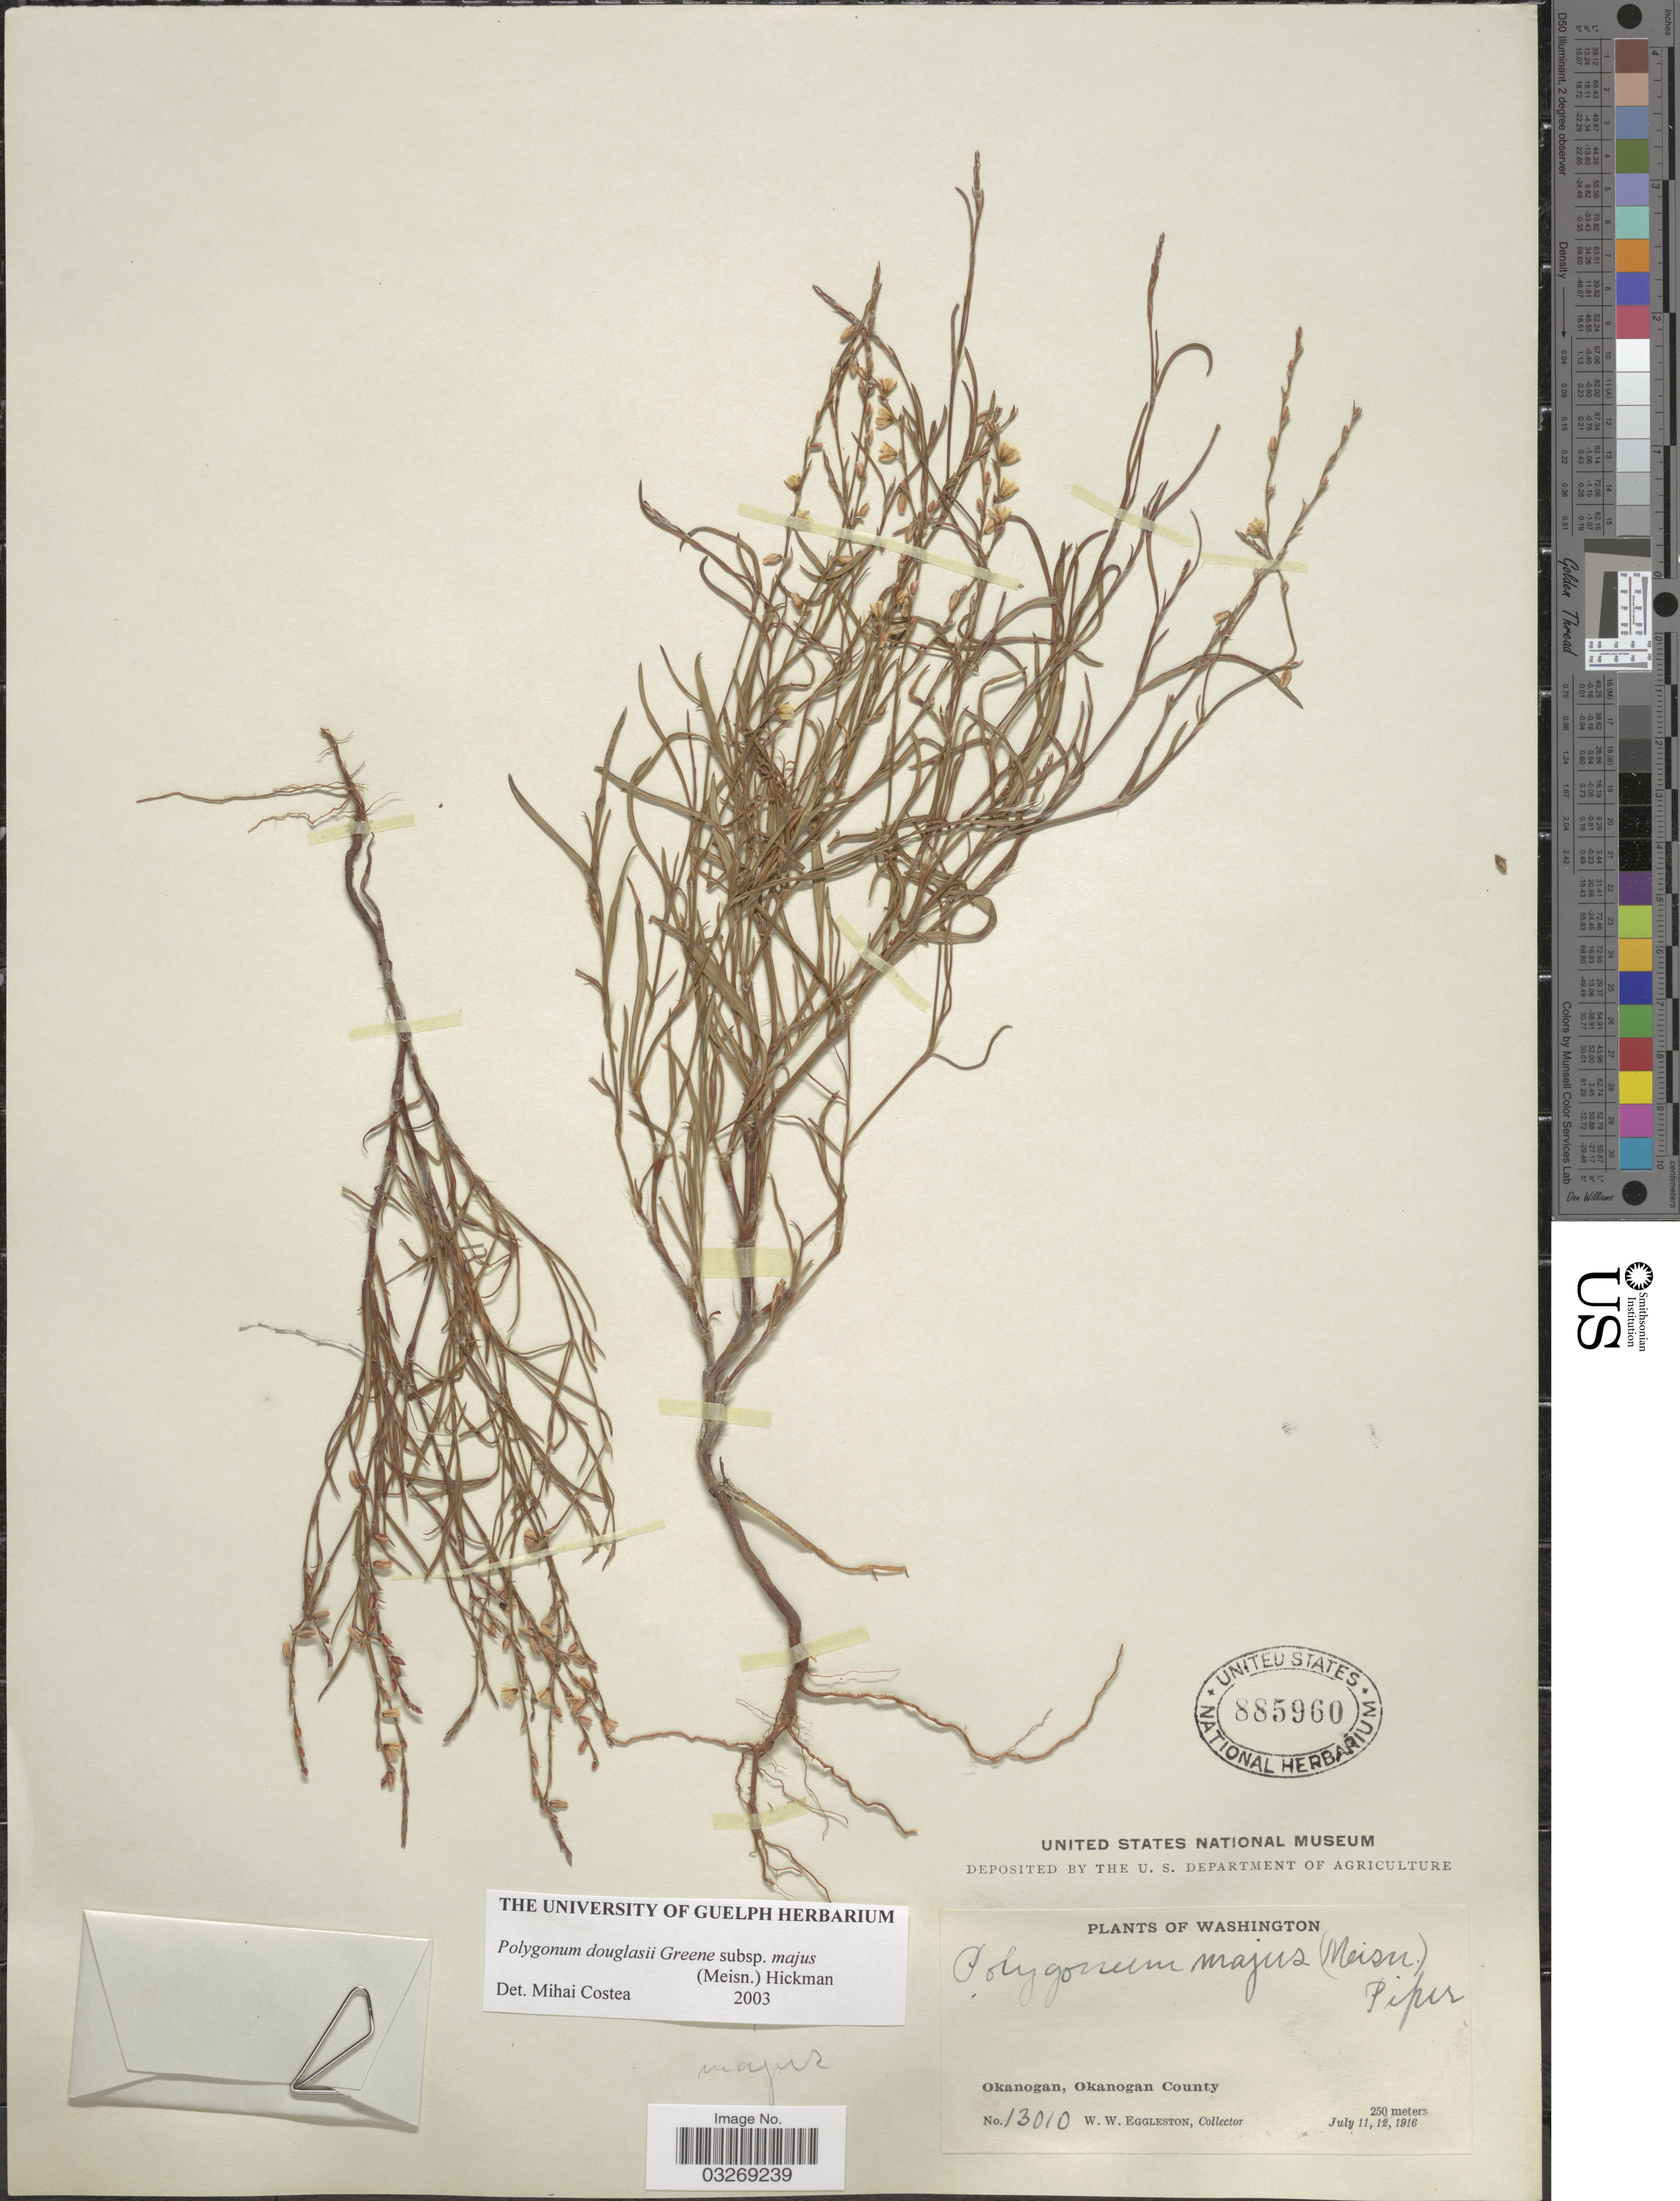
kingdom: Plantae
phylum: Tracheophyta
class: Magnoliopsida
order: Caryophyllales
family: Polygonaceae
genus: Polygonum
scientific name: Polygonum douglasii subsp. majus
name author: (Meisn.) Hickman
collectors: W. W. Eggleston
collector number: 13010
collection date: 1916-07-11/1916-07-12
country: United States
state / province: Washington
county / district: Okanogan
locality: Okanogan, Okanogan County.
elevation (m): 250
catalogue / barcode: US 885960